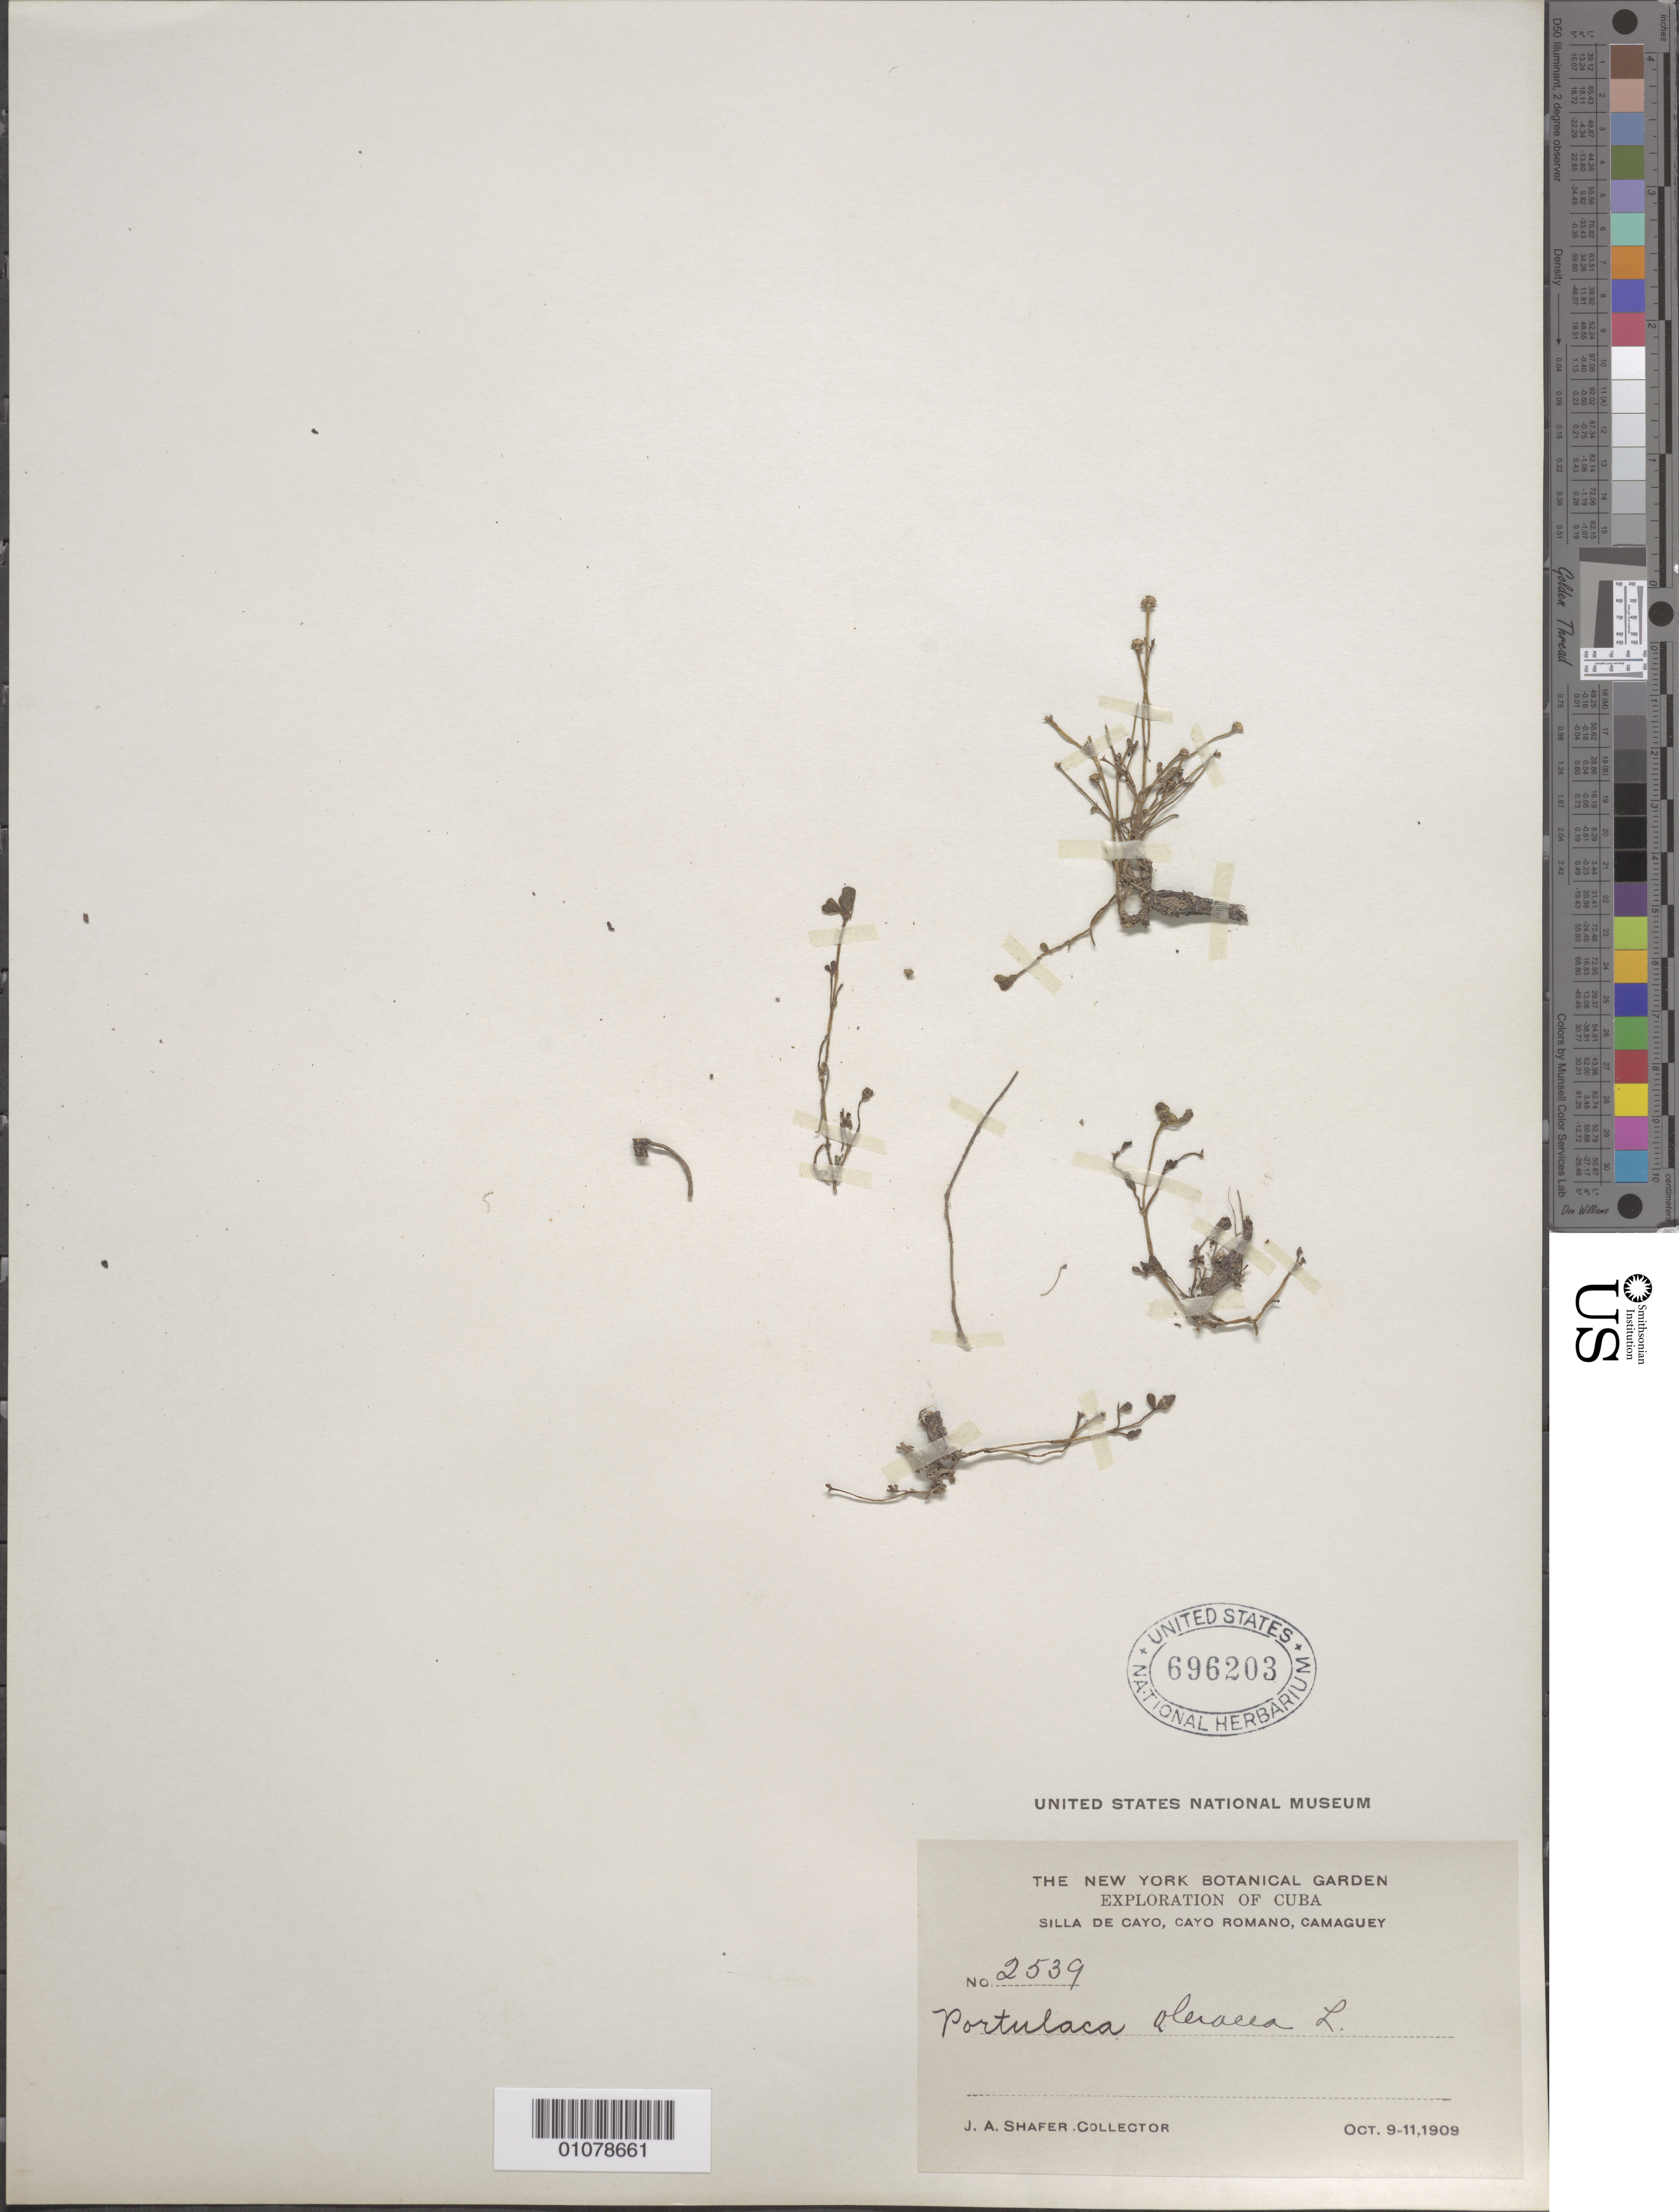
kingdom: Plantae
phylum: Tracheophyta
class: Magnoliopsida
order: Caryophyllales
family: Portulacaceae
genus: Portulaca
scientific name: Portulaca parvifolia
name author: Haw.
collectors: J. A. Shafer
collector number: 2539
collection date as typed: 09 Oct 1909 to 11 Oct 1909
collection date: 1909-10-09/1909-10-11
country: Cuba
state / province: Camagüey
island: Cuba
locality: Camaguey, Cayo Romano, Silla de Cayo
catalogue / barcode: US 696203